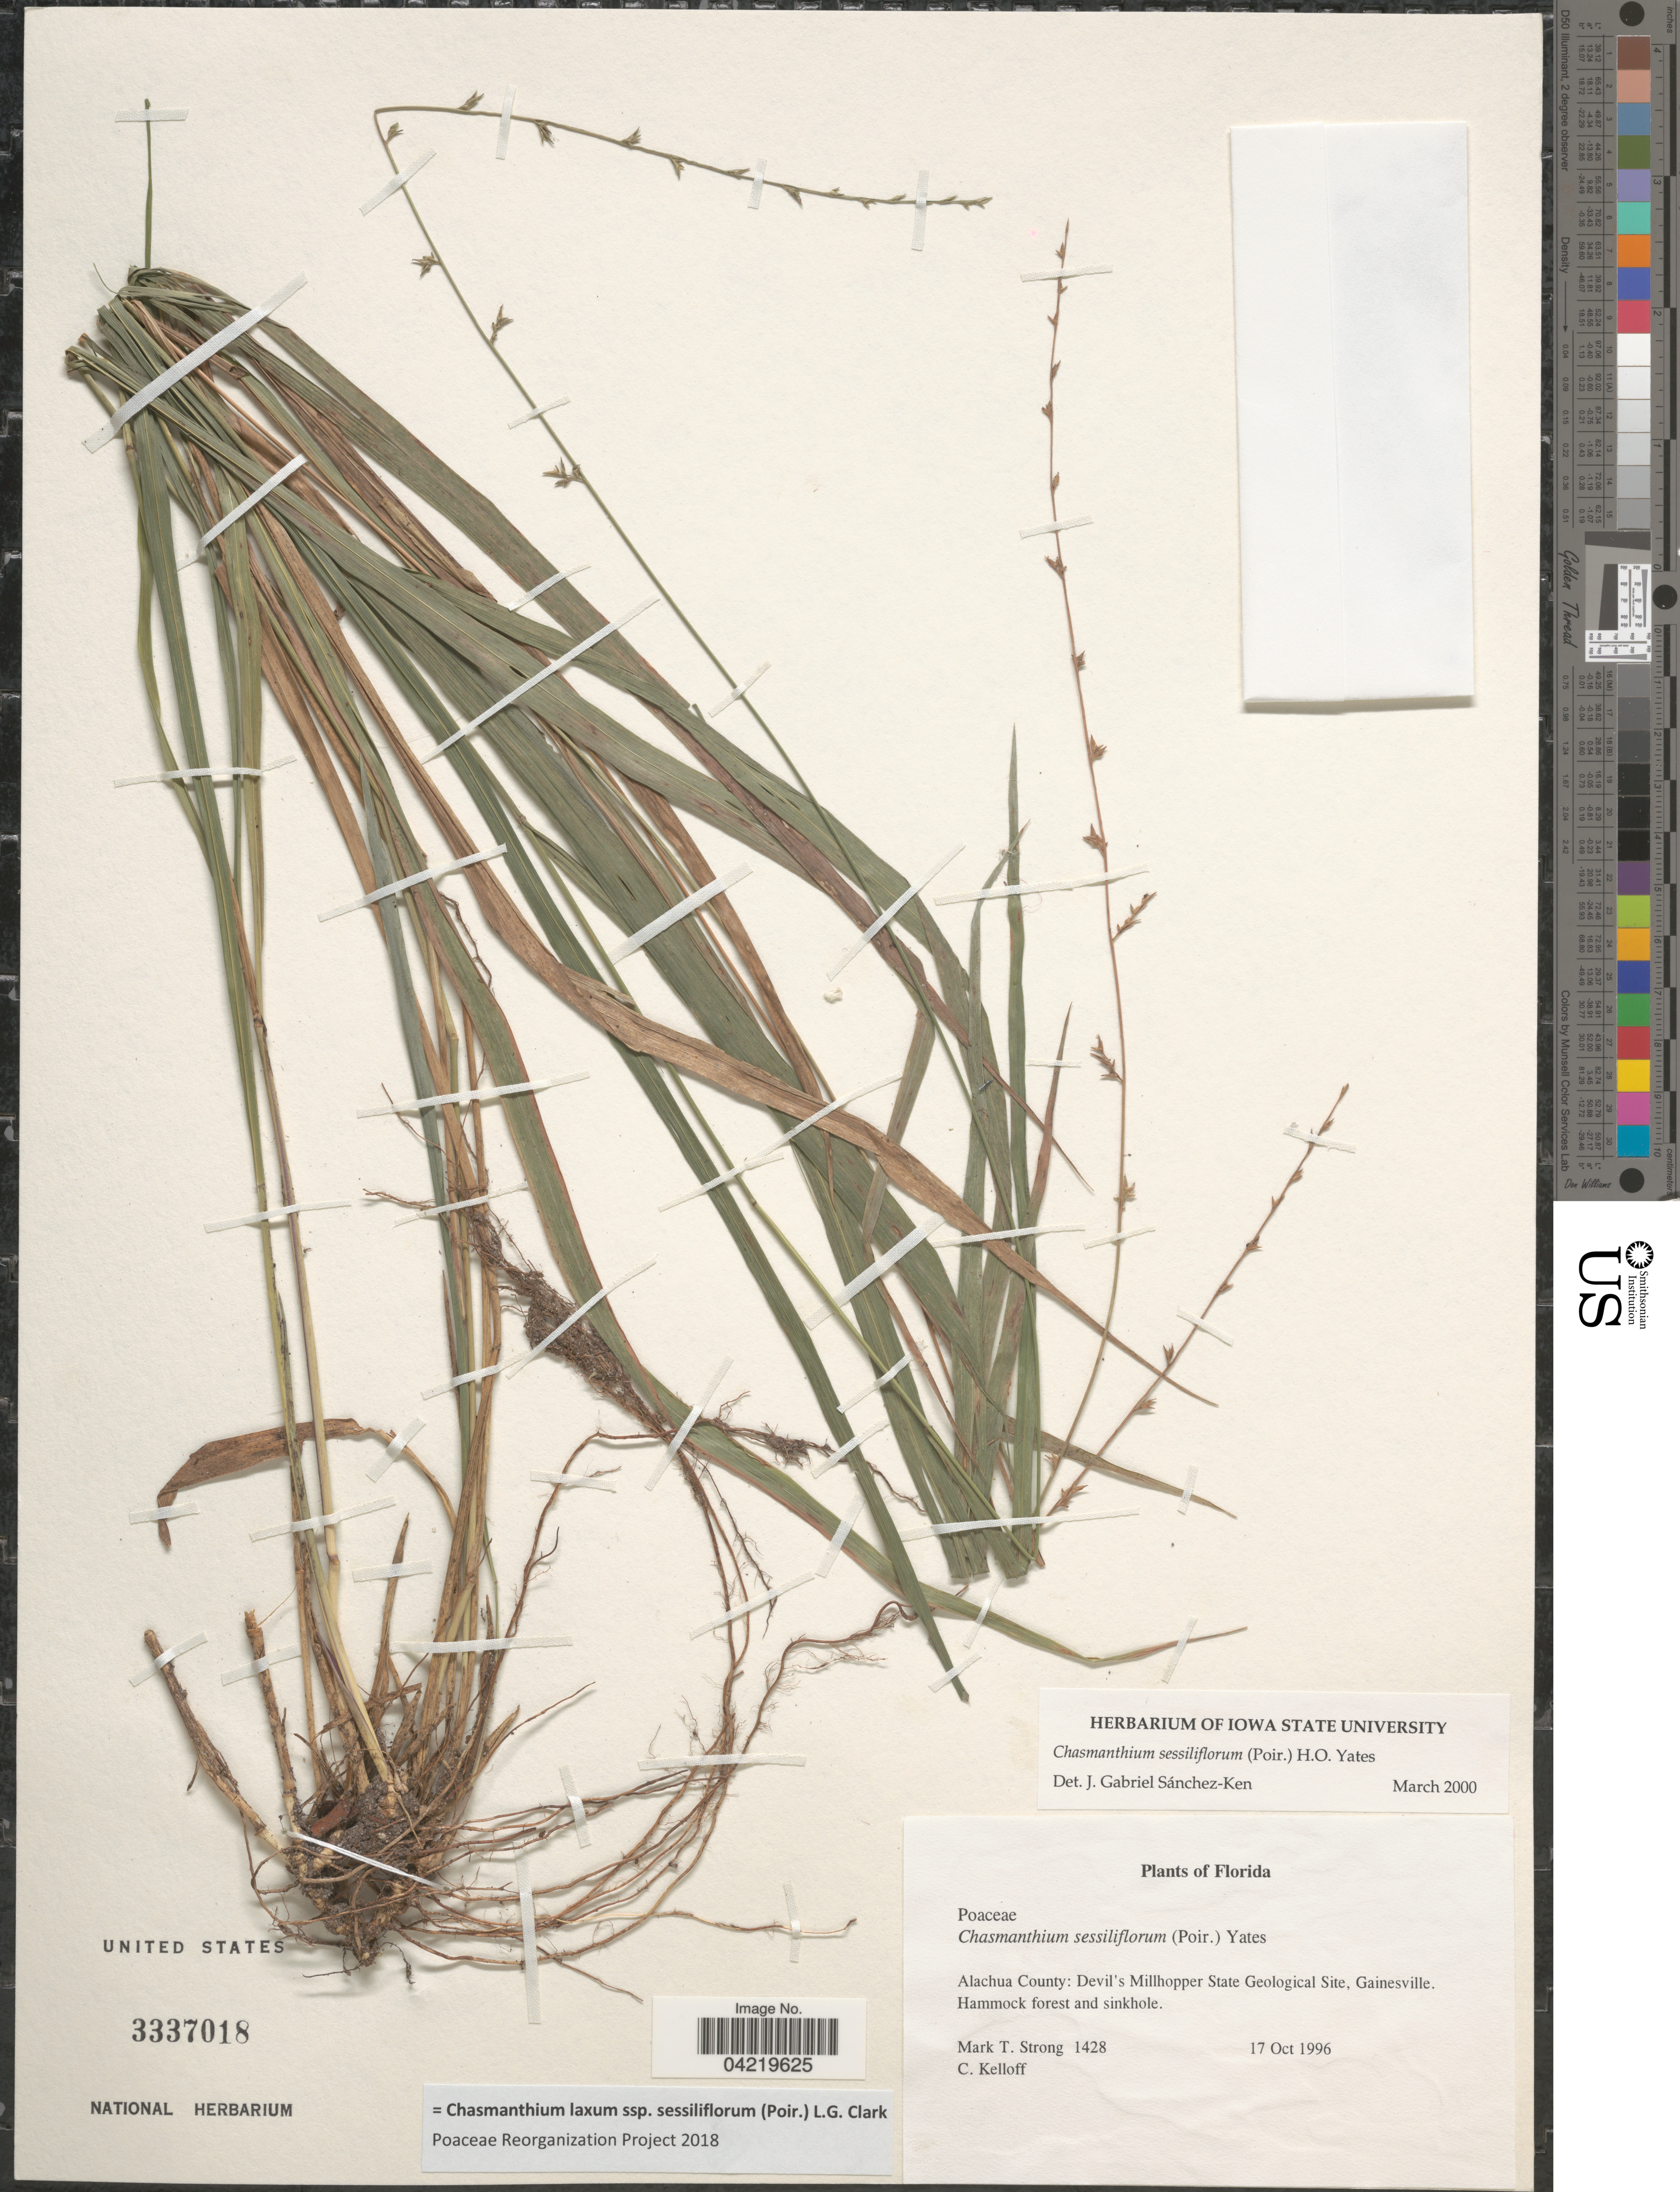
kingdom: Plantae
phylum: Tracheophyta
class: Liliopsida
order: Poales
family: Poaceae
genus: Chasmanthium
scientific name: Chasmanthium laxum subsp. sessiliflorum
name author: (L.) H.O. Yates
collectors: M. T. Strong & C. L. Kelloff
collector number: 1428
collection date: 1996-10-17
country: United States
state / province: Florida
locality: Alachua County: Devil's Millhopper State Geological Site, Gainesville. Hammock forest and sinkhole.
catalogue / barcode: US 3337018